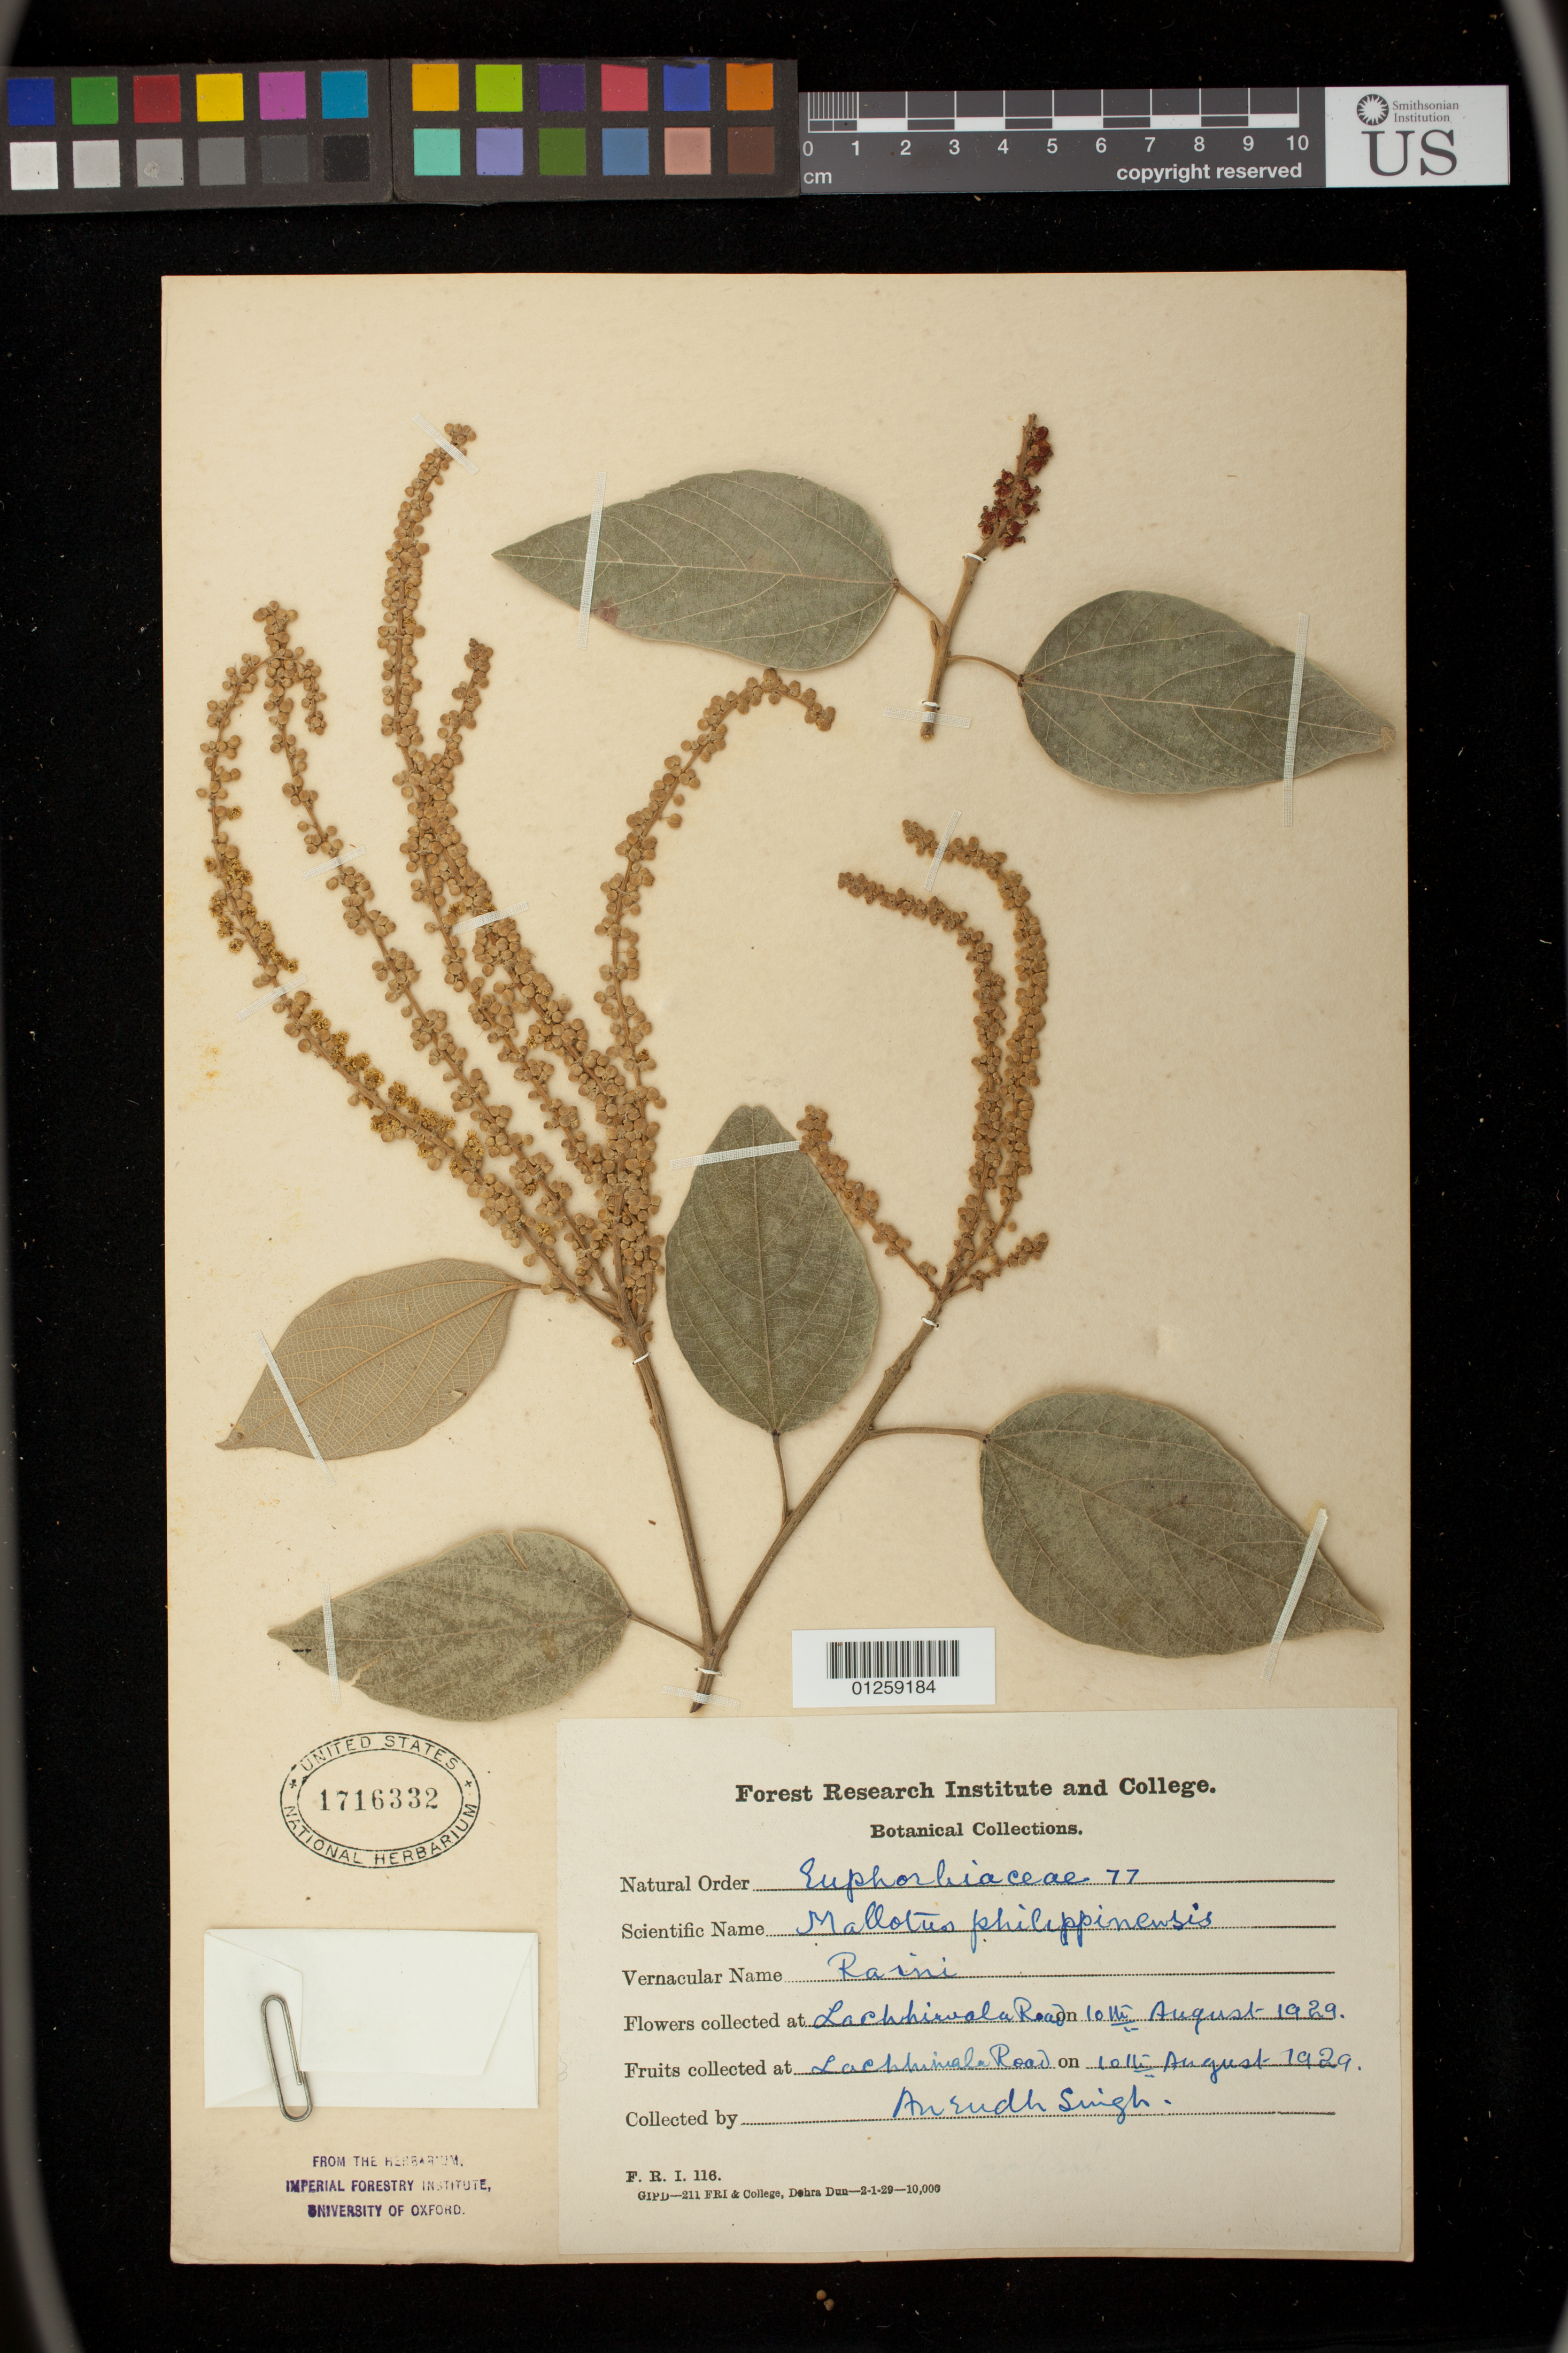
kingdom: Plantae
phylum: Tracheophyta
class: Magnoliopsida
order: Malpighiales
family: Euphorbiaceae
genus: Mallotus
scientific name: Mallotus philippensis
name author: (Lam.) Müll. Arg.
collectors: A. Singh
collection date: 1929-08-10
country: India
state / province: Uttarakhand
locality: Lachhiwala Road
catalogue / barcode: US 1716332